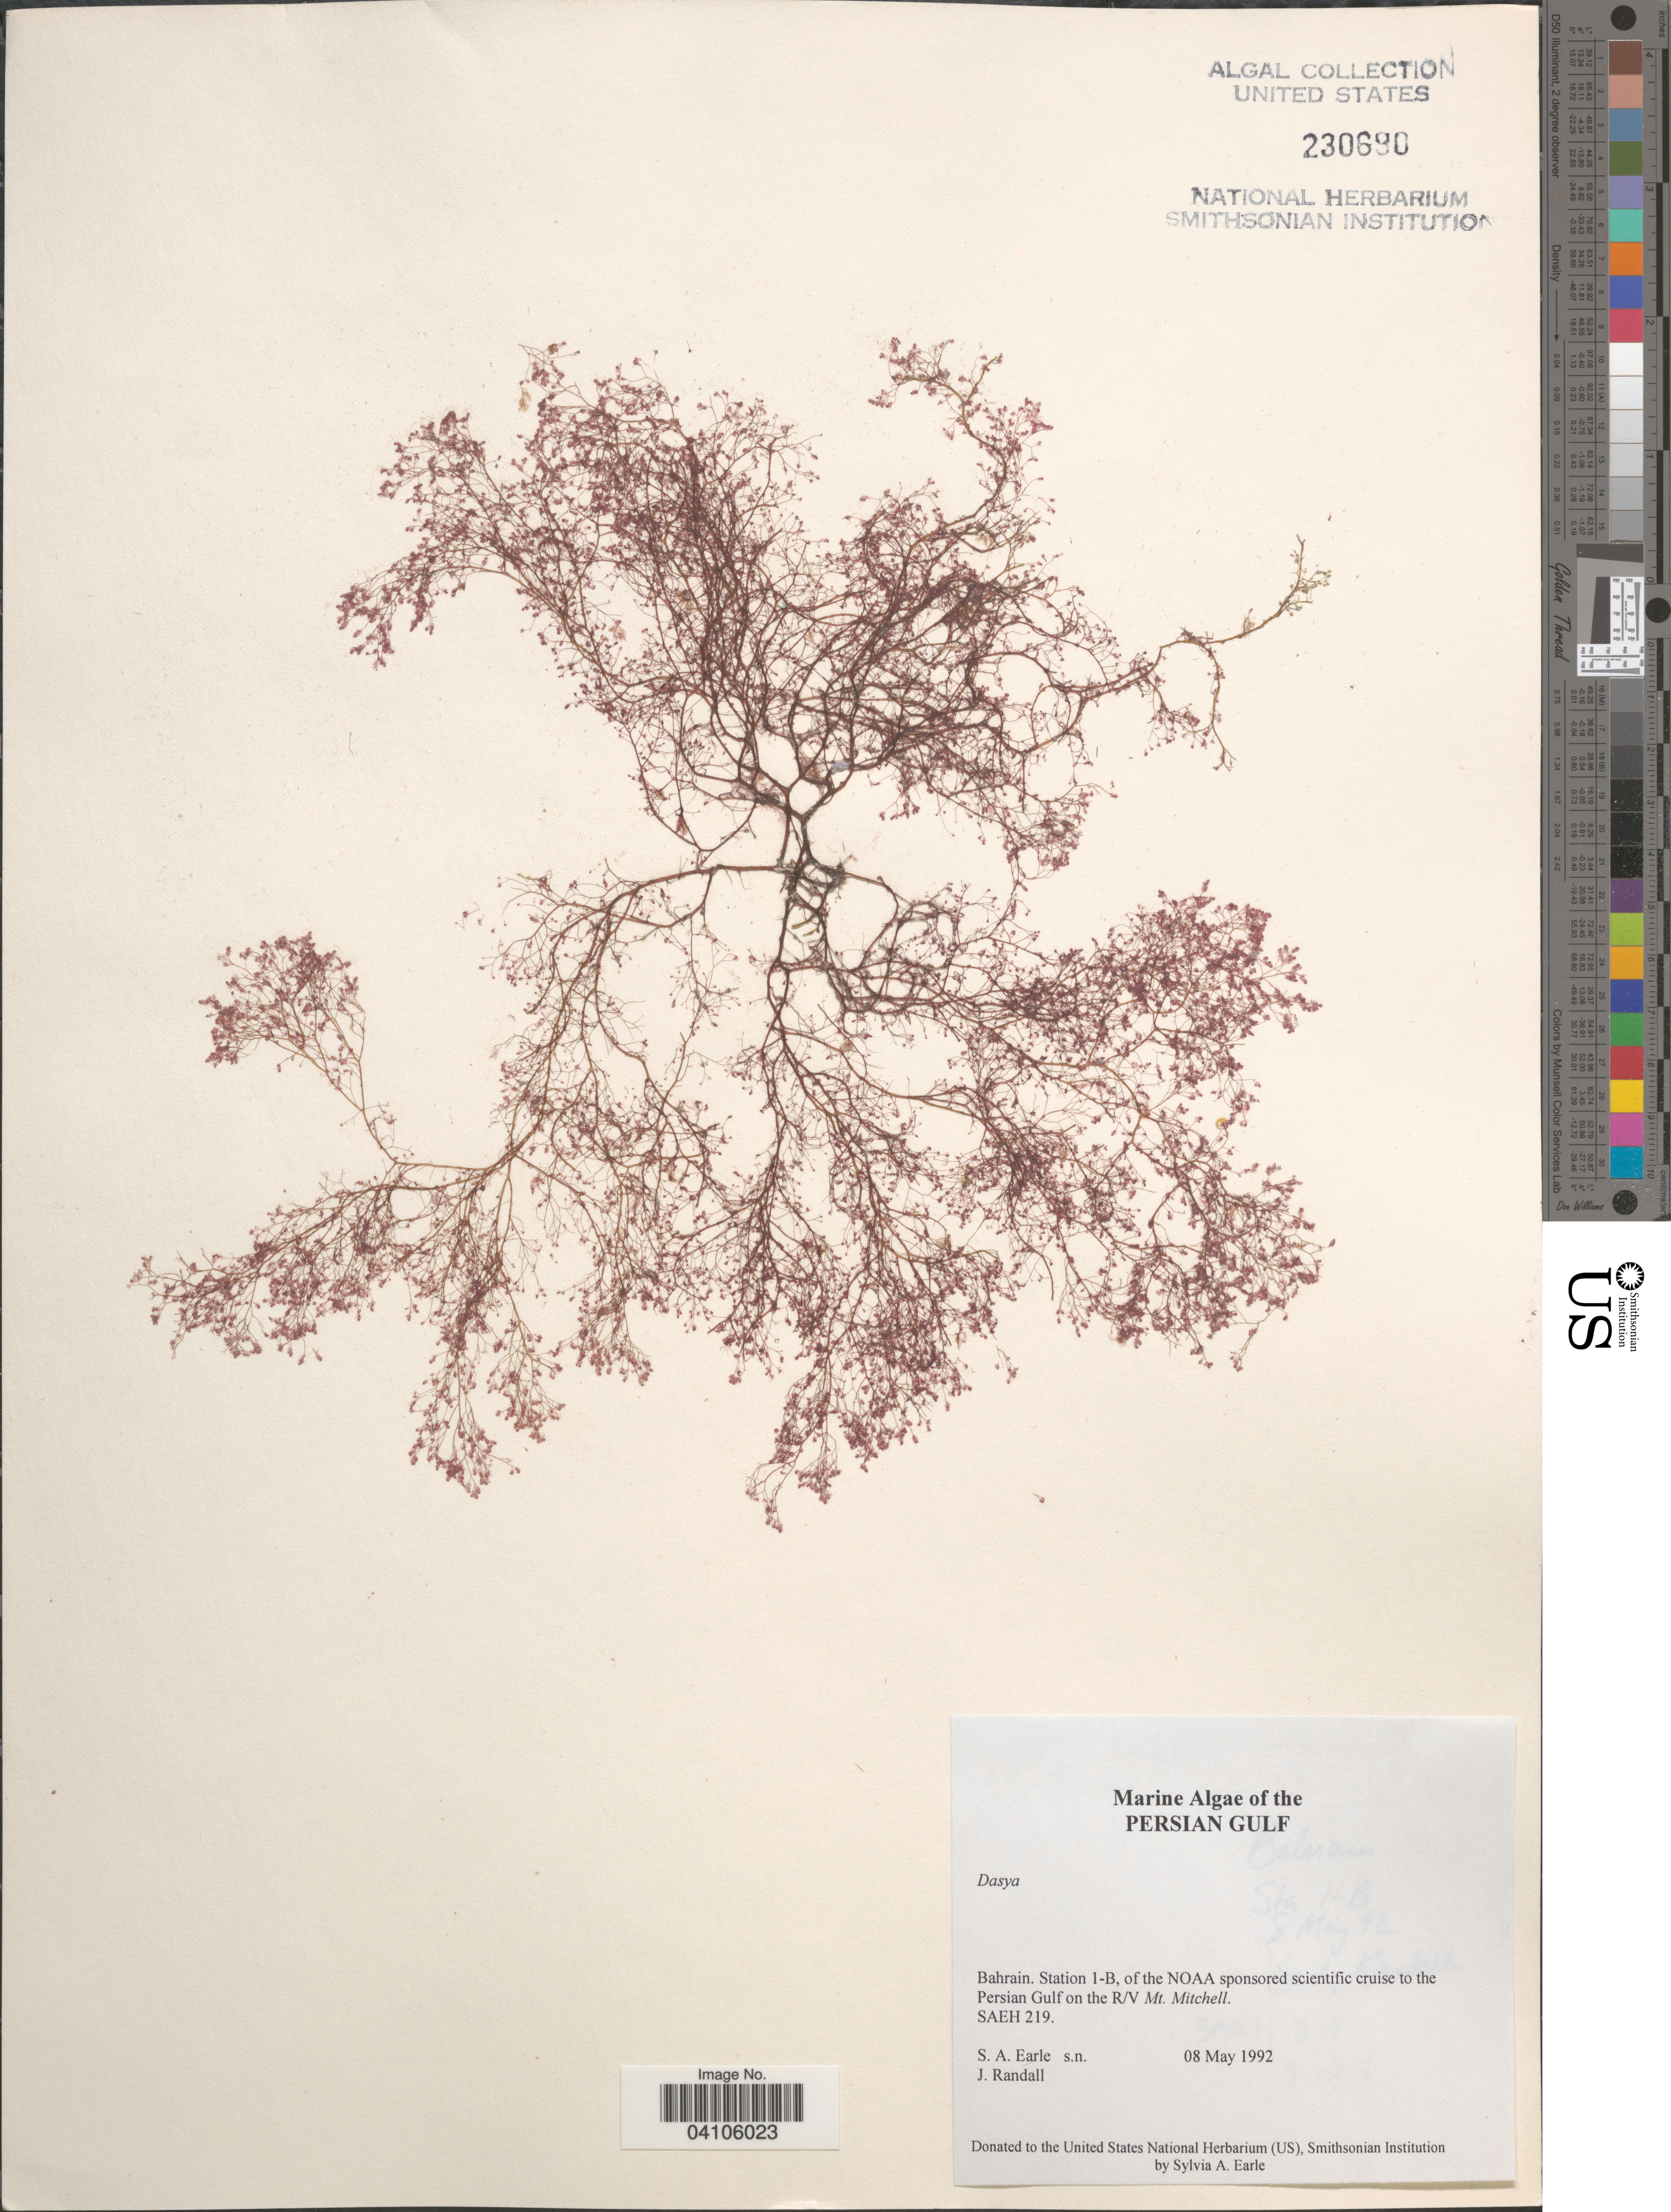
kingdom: Plantae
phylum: Rhodophyta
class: Florideophyceae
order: Ceramiales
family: Dasyaceae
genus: Dasya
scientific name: Dasya sp.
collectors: S. A. Earle & J. Randall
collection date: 1992-05-08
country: Bahrain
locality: Persian Gulf. Station 1-B, of the NOAA sponsored scientific cruise to the Persian Gulf on the R/V Mt. Mitchell.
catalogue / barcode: US 230690